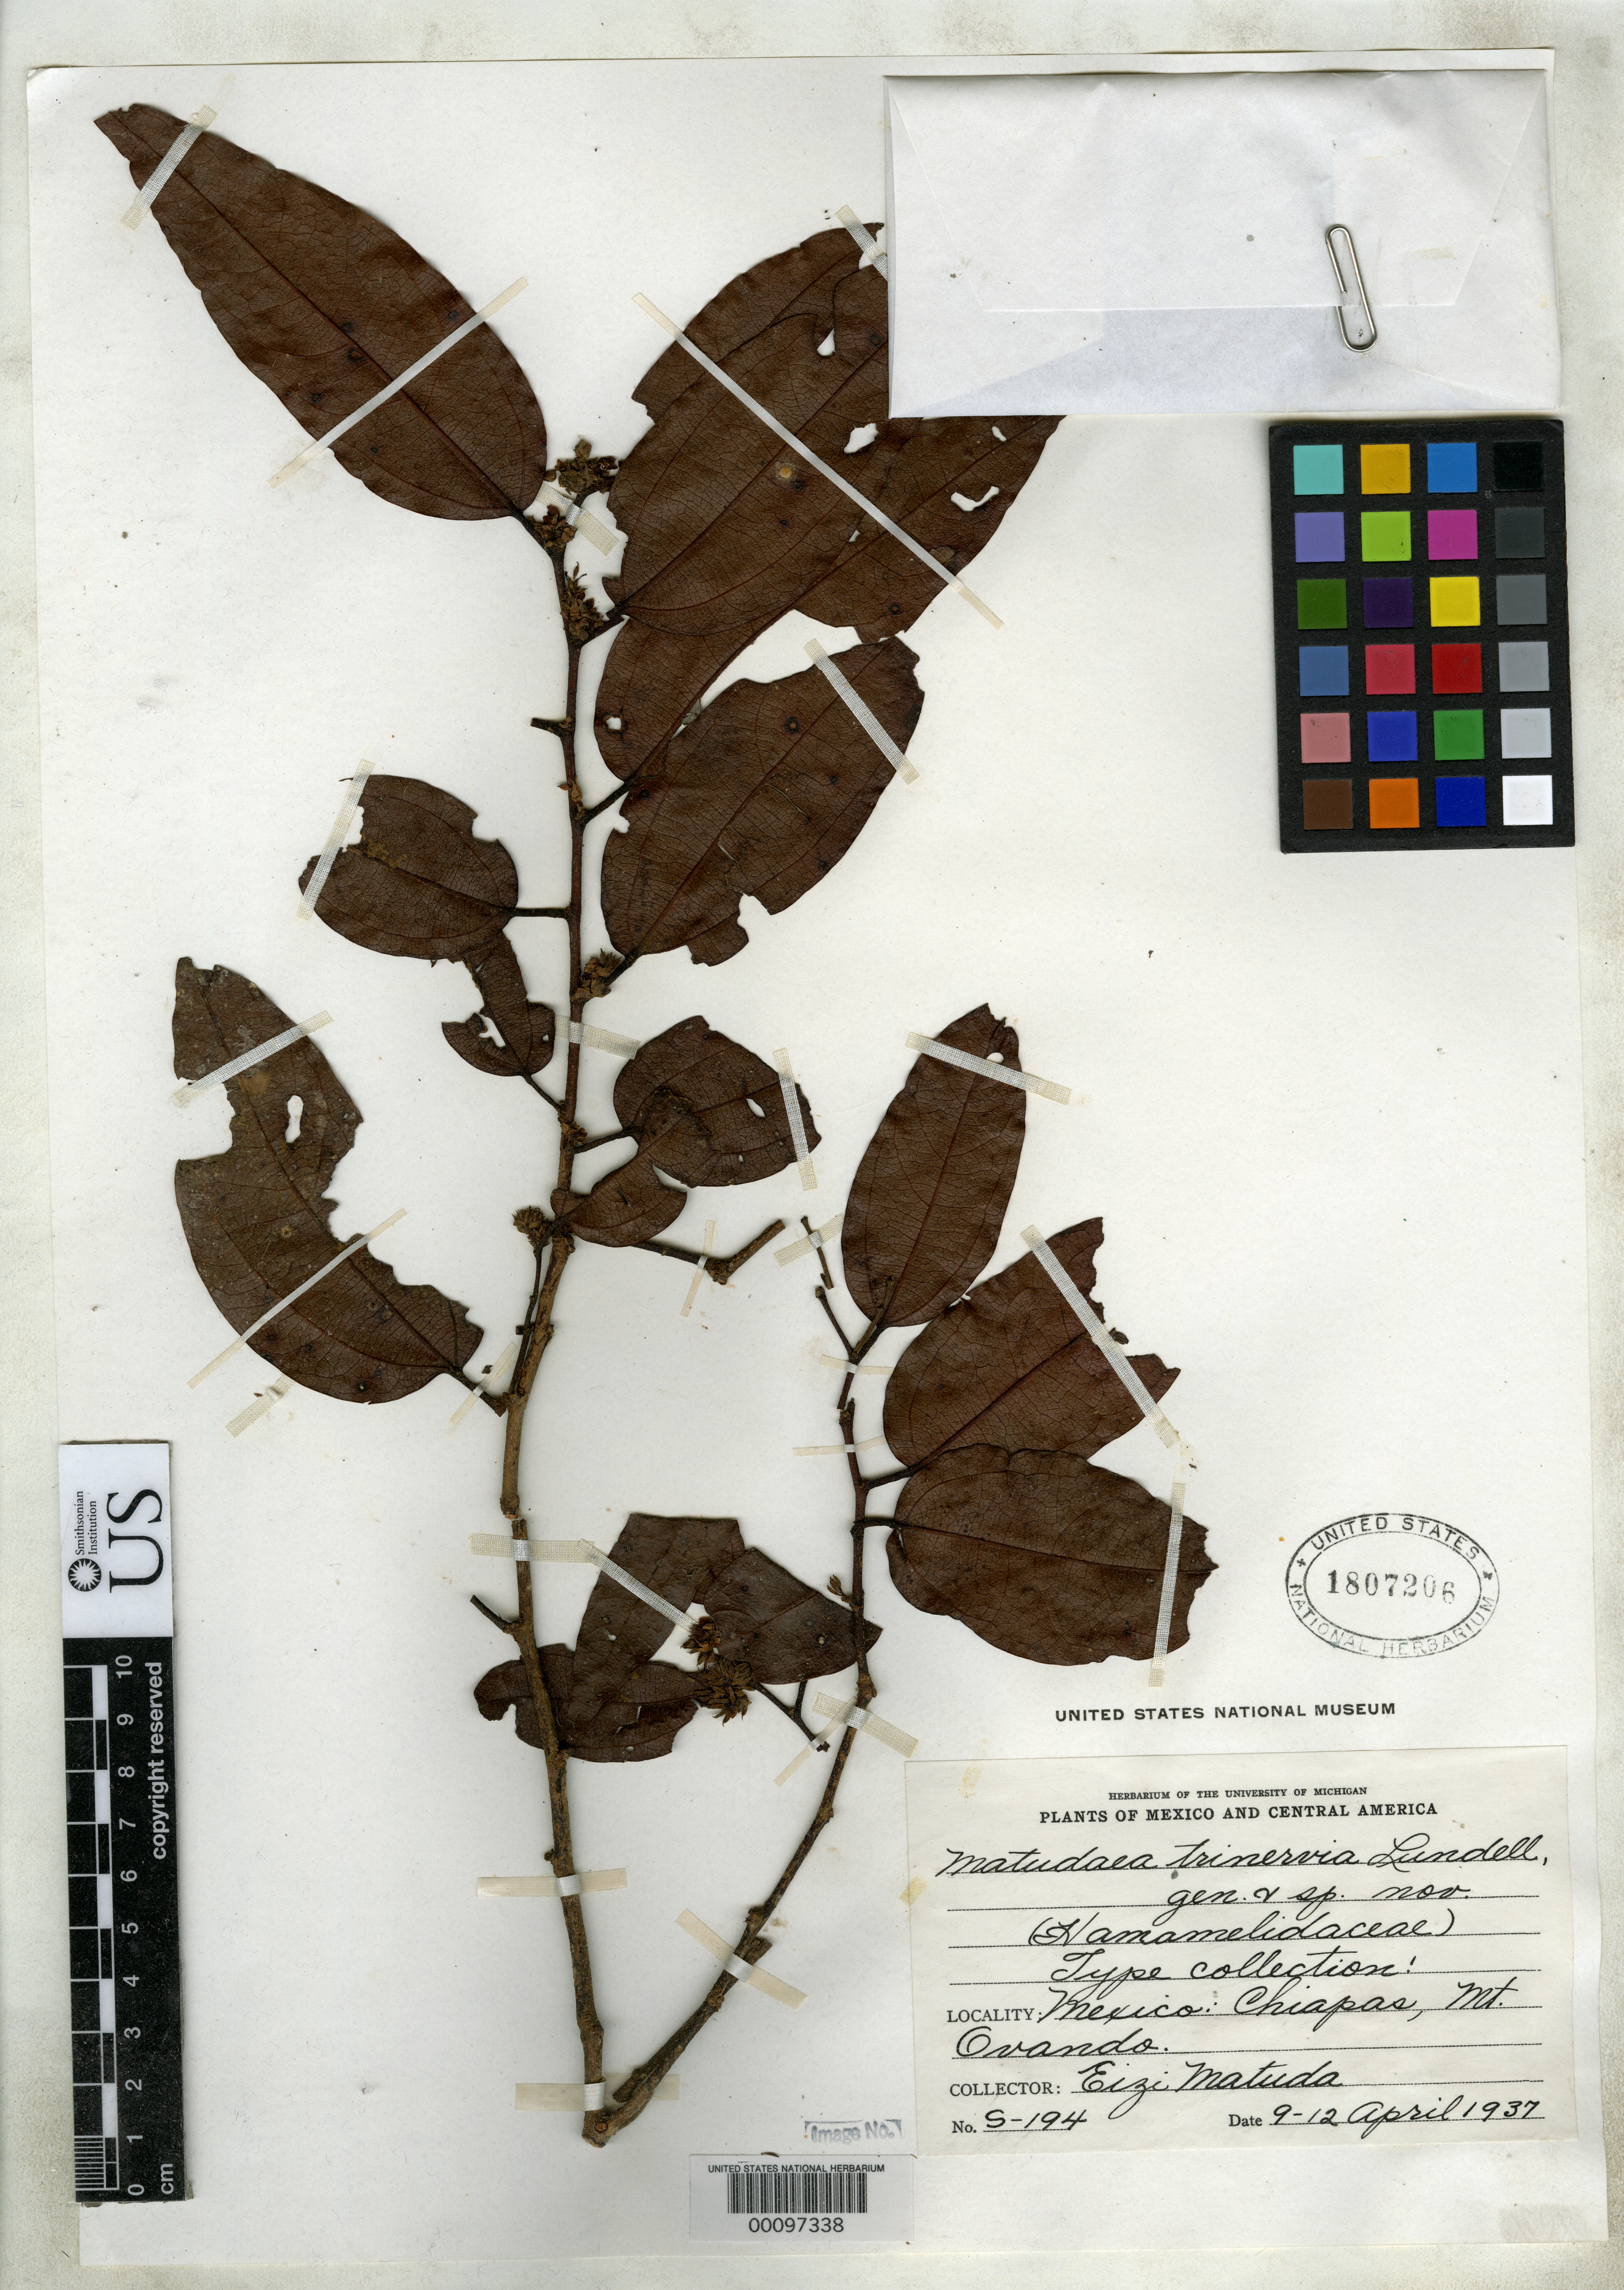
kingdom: Plantae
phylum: Tracheophyta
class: Magnoliopsida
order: Saxifragales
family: Hamamelidaceae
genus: Matudaea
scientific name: Matudaea trinervia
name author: Lundell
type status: Isotype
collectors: E. Matuda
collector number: S-194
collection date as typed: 09 Apr 1937 to 12 Apr 1937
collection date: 1937-04-09/1937-04-12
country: Mexico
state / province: Chiapas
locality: Mt. Ovando.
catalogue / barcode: US 1807206